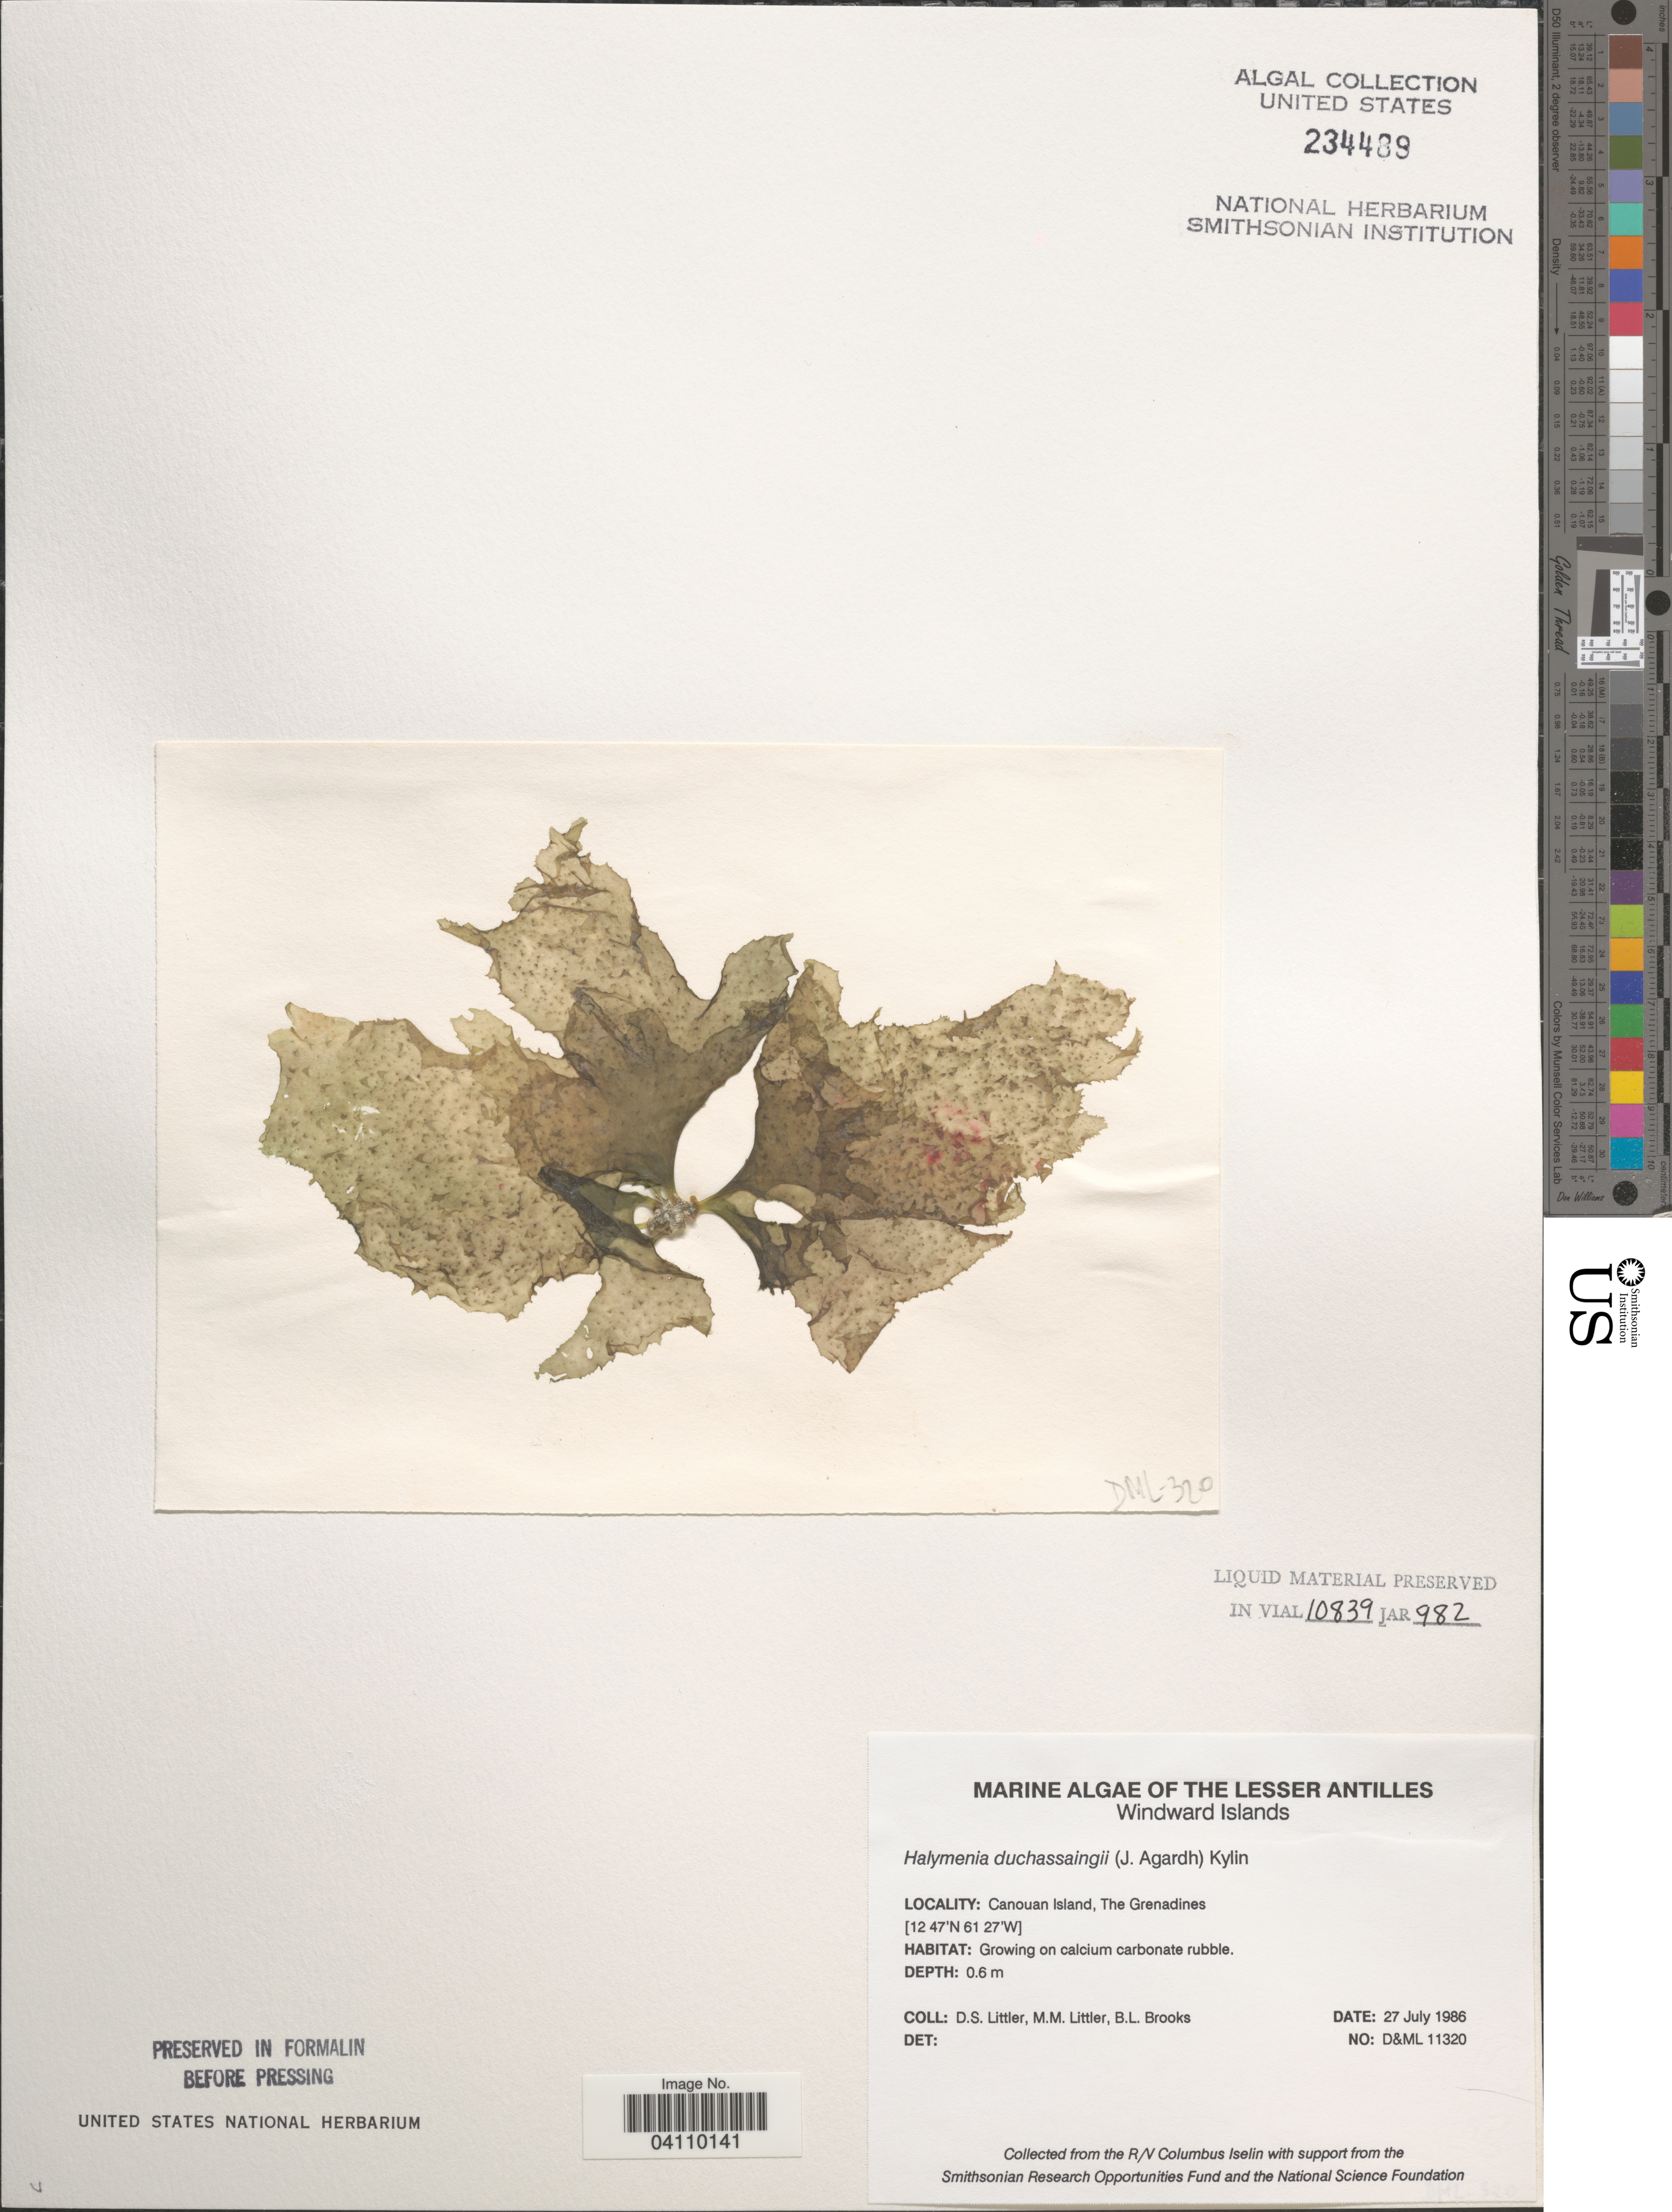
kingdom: Plantae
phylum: Rhodophyta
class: Florideophyceae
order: Halymeniales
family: Halymeniaceae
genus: Halymenia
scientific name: Halymenia duchassaignii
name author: (J. Agardh) Kylin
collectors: D. S. Littler & B. Brooks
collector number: D&ML11320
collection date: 1986-07-27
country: St. Vincent - Grenadines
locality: The Lesser Antilles. Windward Islands. Canouan Island, The Grenadines.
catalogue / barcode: US 234489